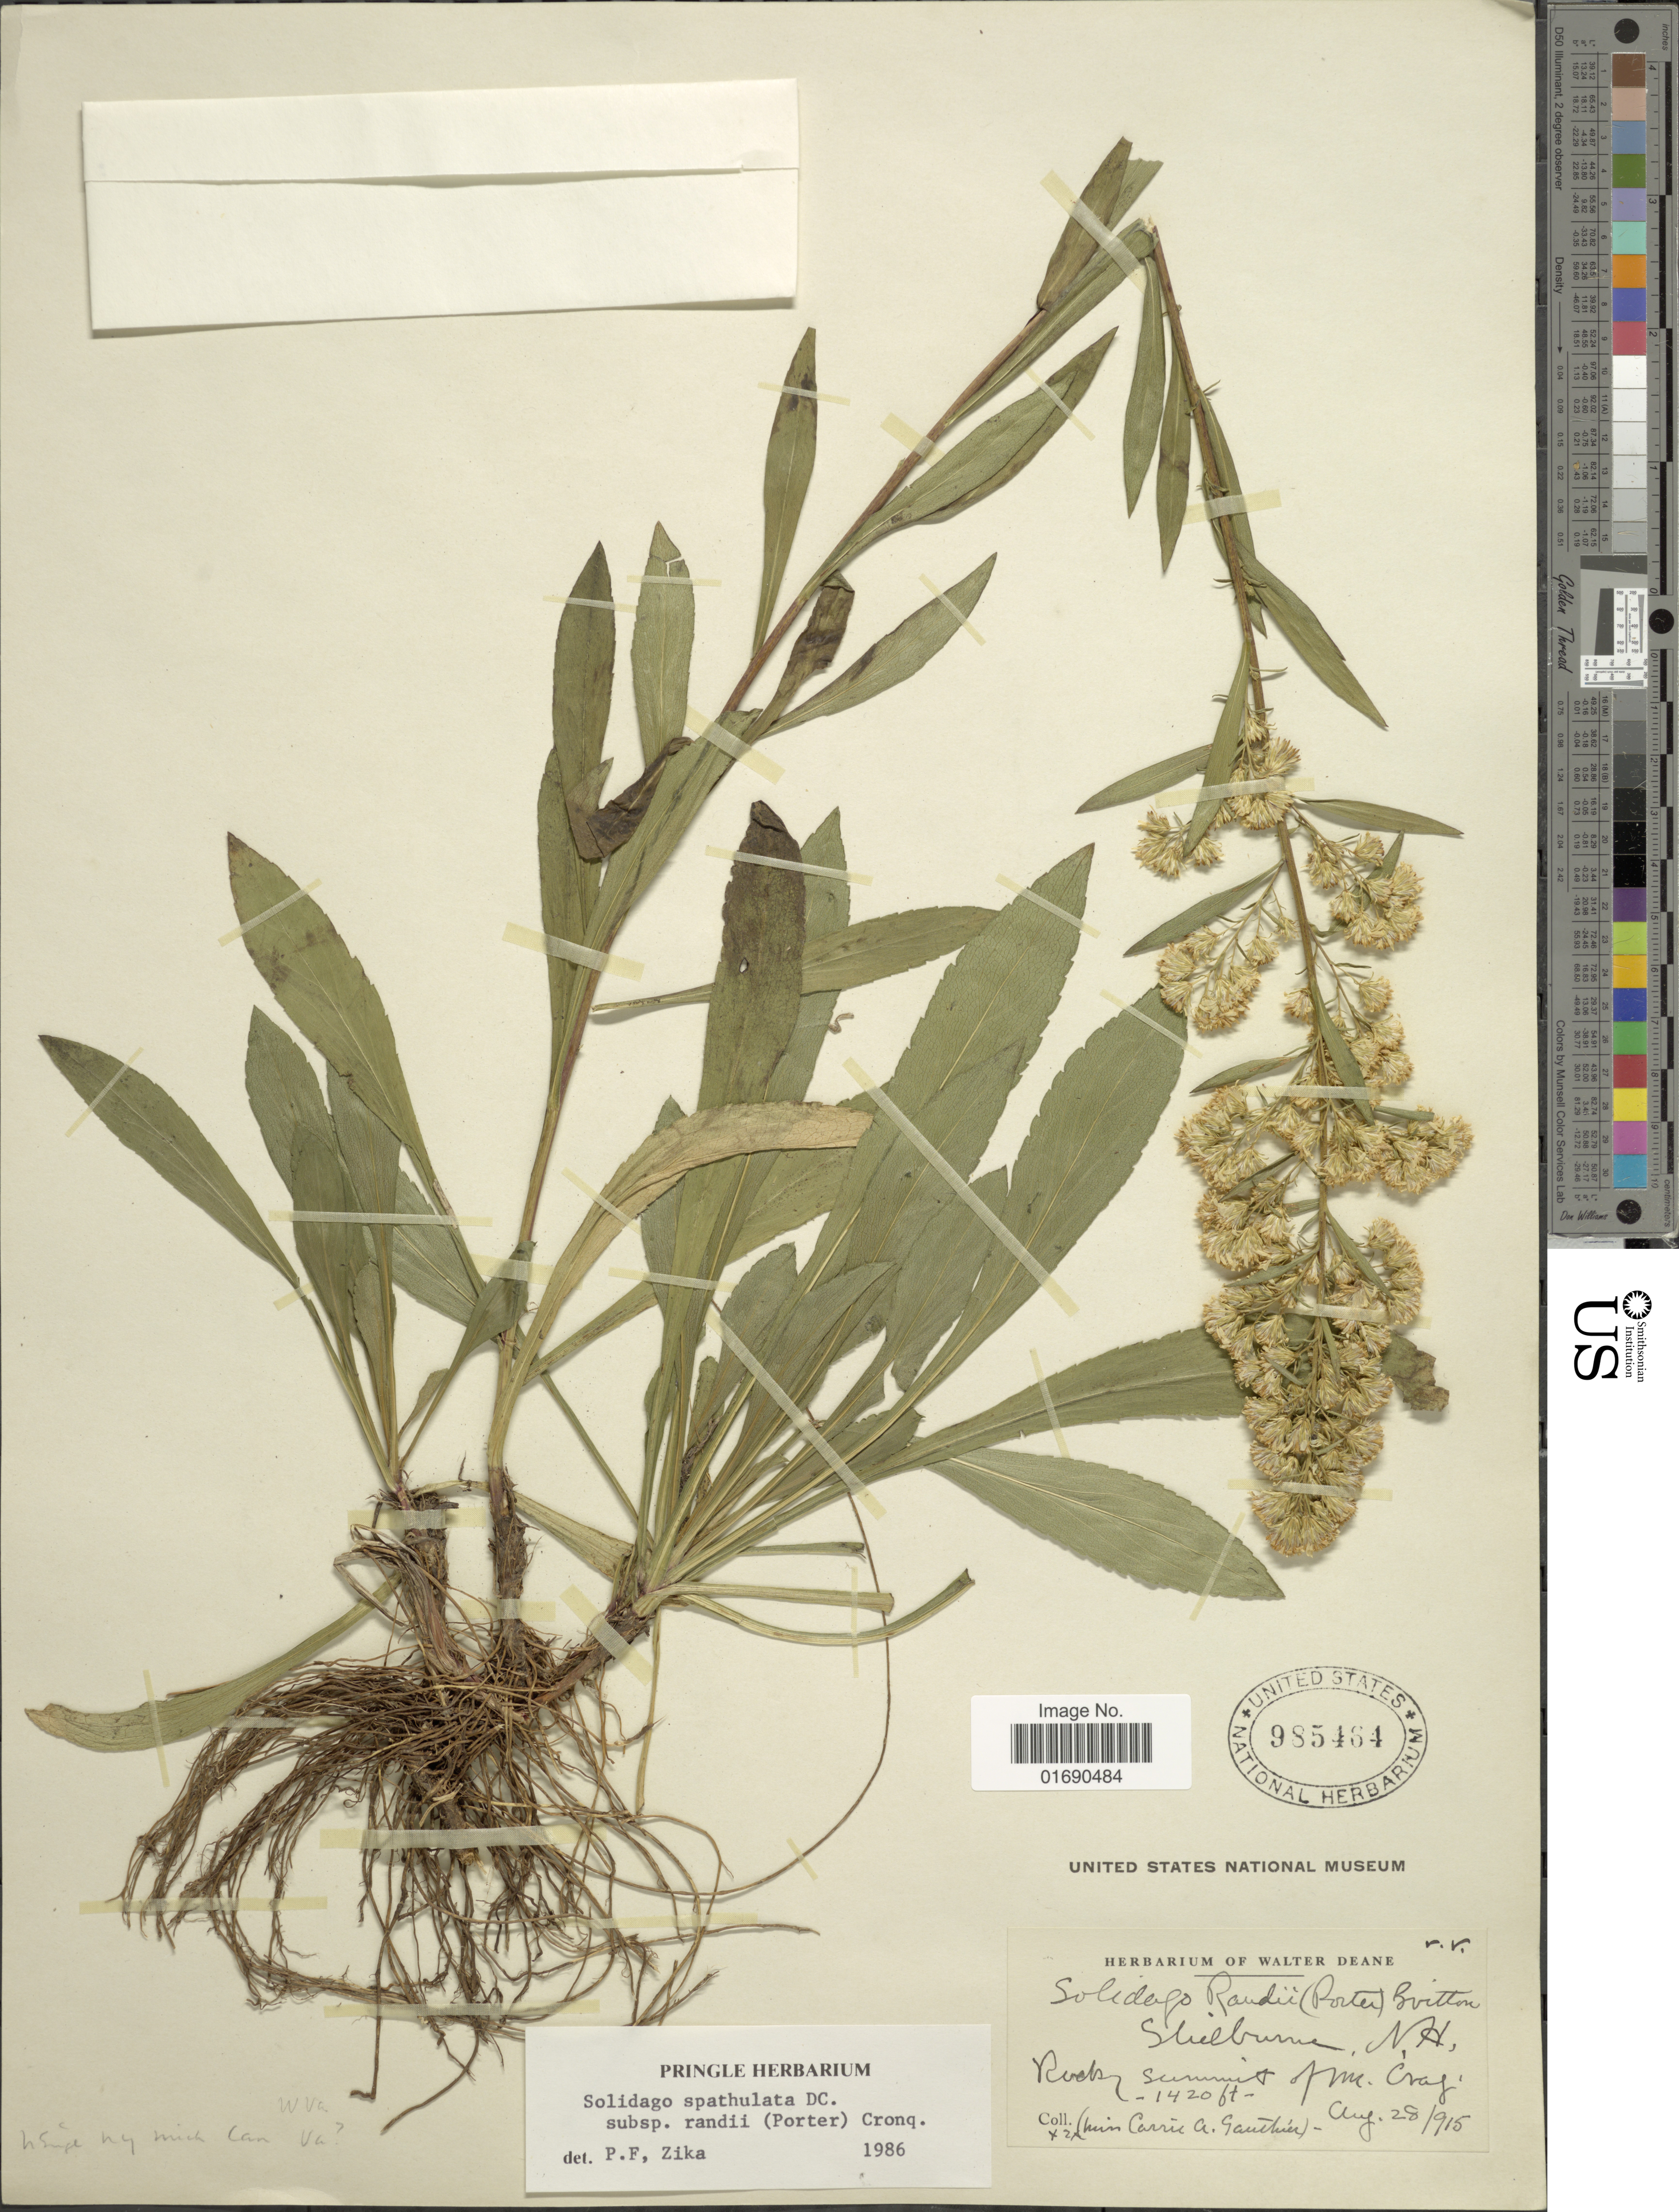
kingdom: Plantae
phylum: Tracheophyta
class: Magnoliopsida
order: Asterales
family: Asteraceae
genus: Solidago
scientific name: Solidago randii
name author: (Porter) Britton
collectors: C. Gauthier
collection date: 1915-08-28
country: United States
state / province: New Hampshire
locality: Shelburn, Rocky summit of Mt Craig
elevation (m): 433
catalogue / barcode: US 985464